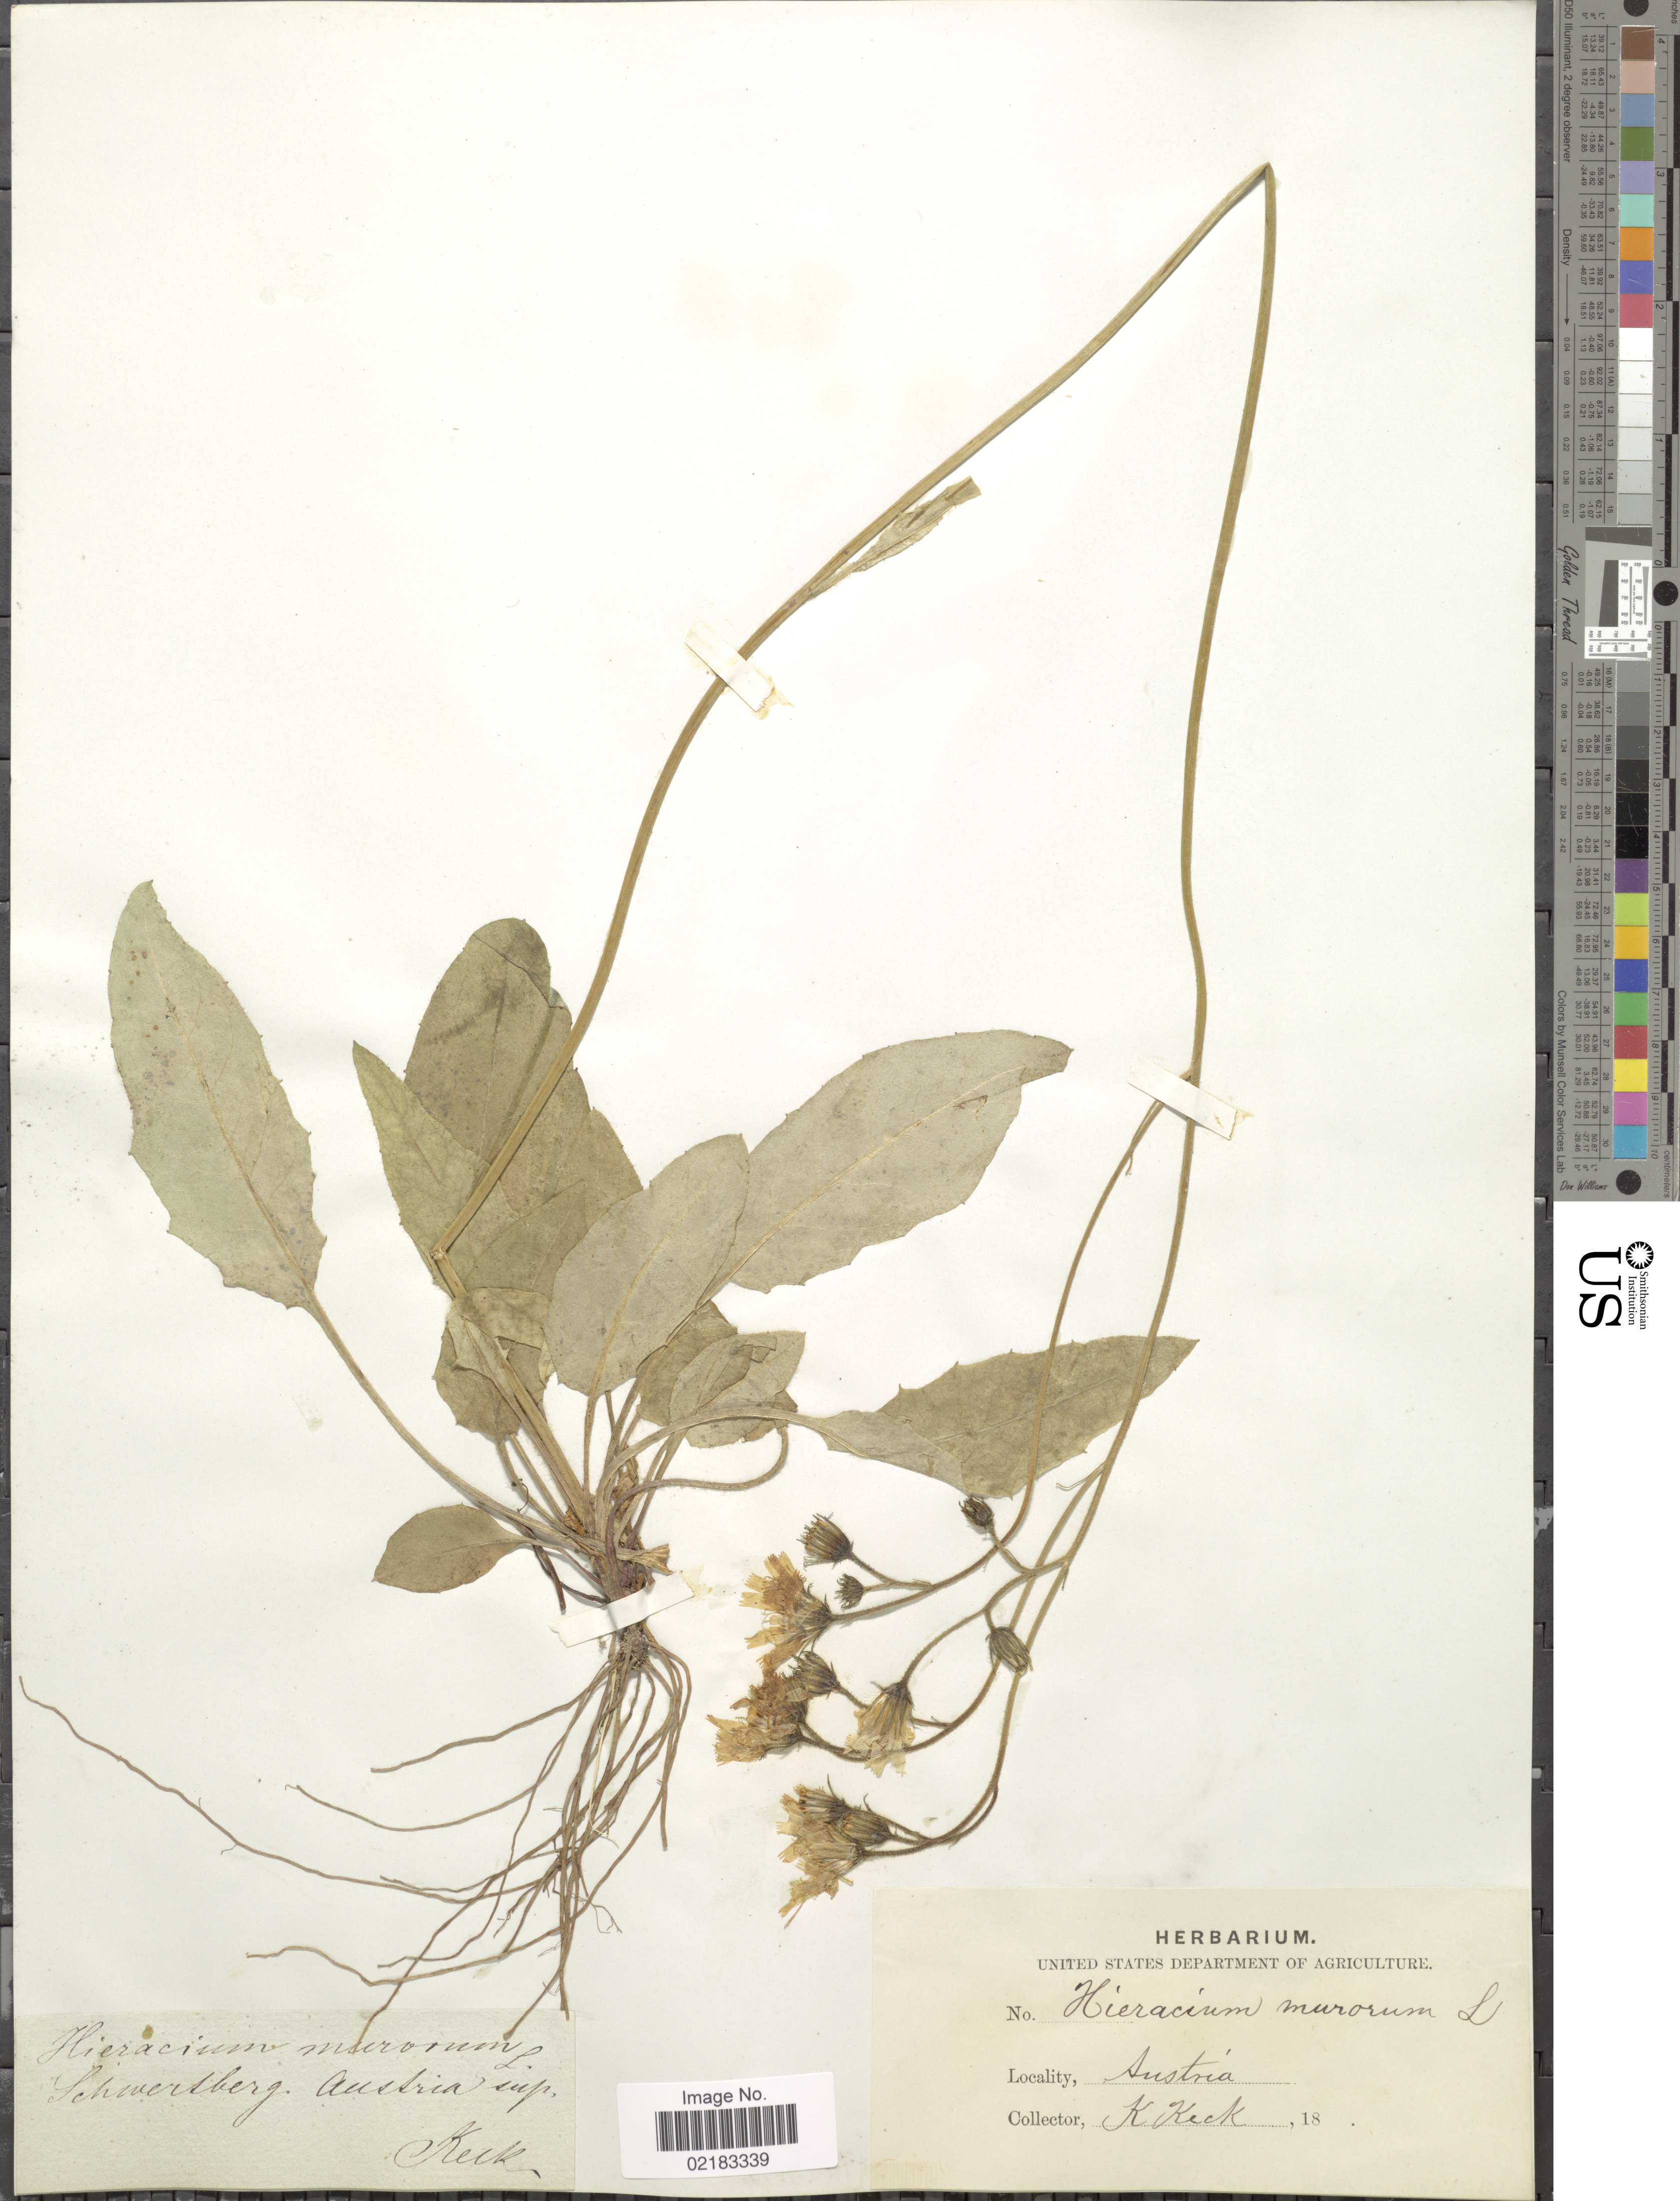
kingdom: Plantae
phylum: Tracheophyta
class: Magnoliopsida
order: Asterales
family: Asteraceae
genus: Hieracium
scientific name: Hieracium murorum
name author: L.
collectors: K. Keck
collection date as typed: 18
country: Austria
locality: Schivertberg [interpreted]